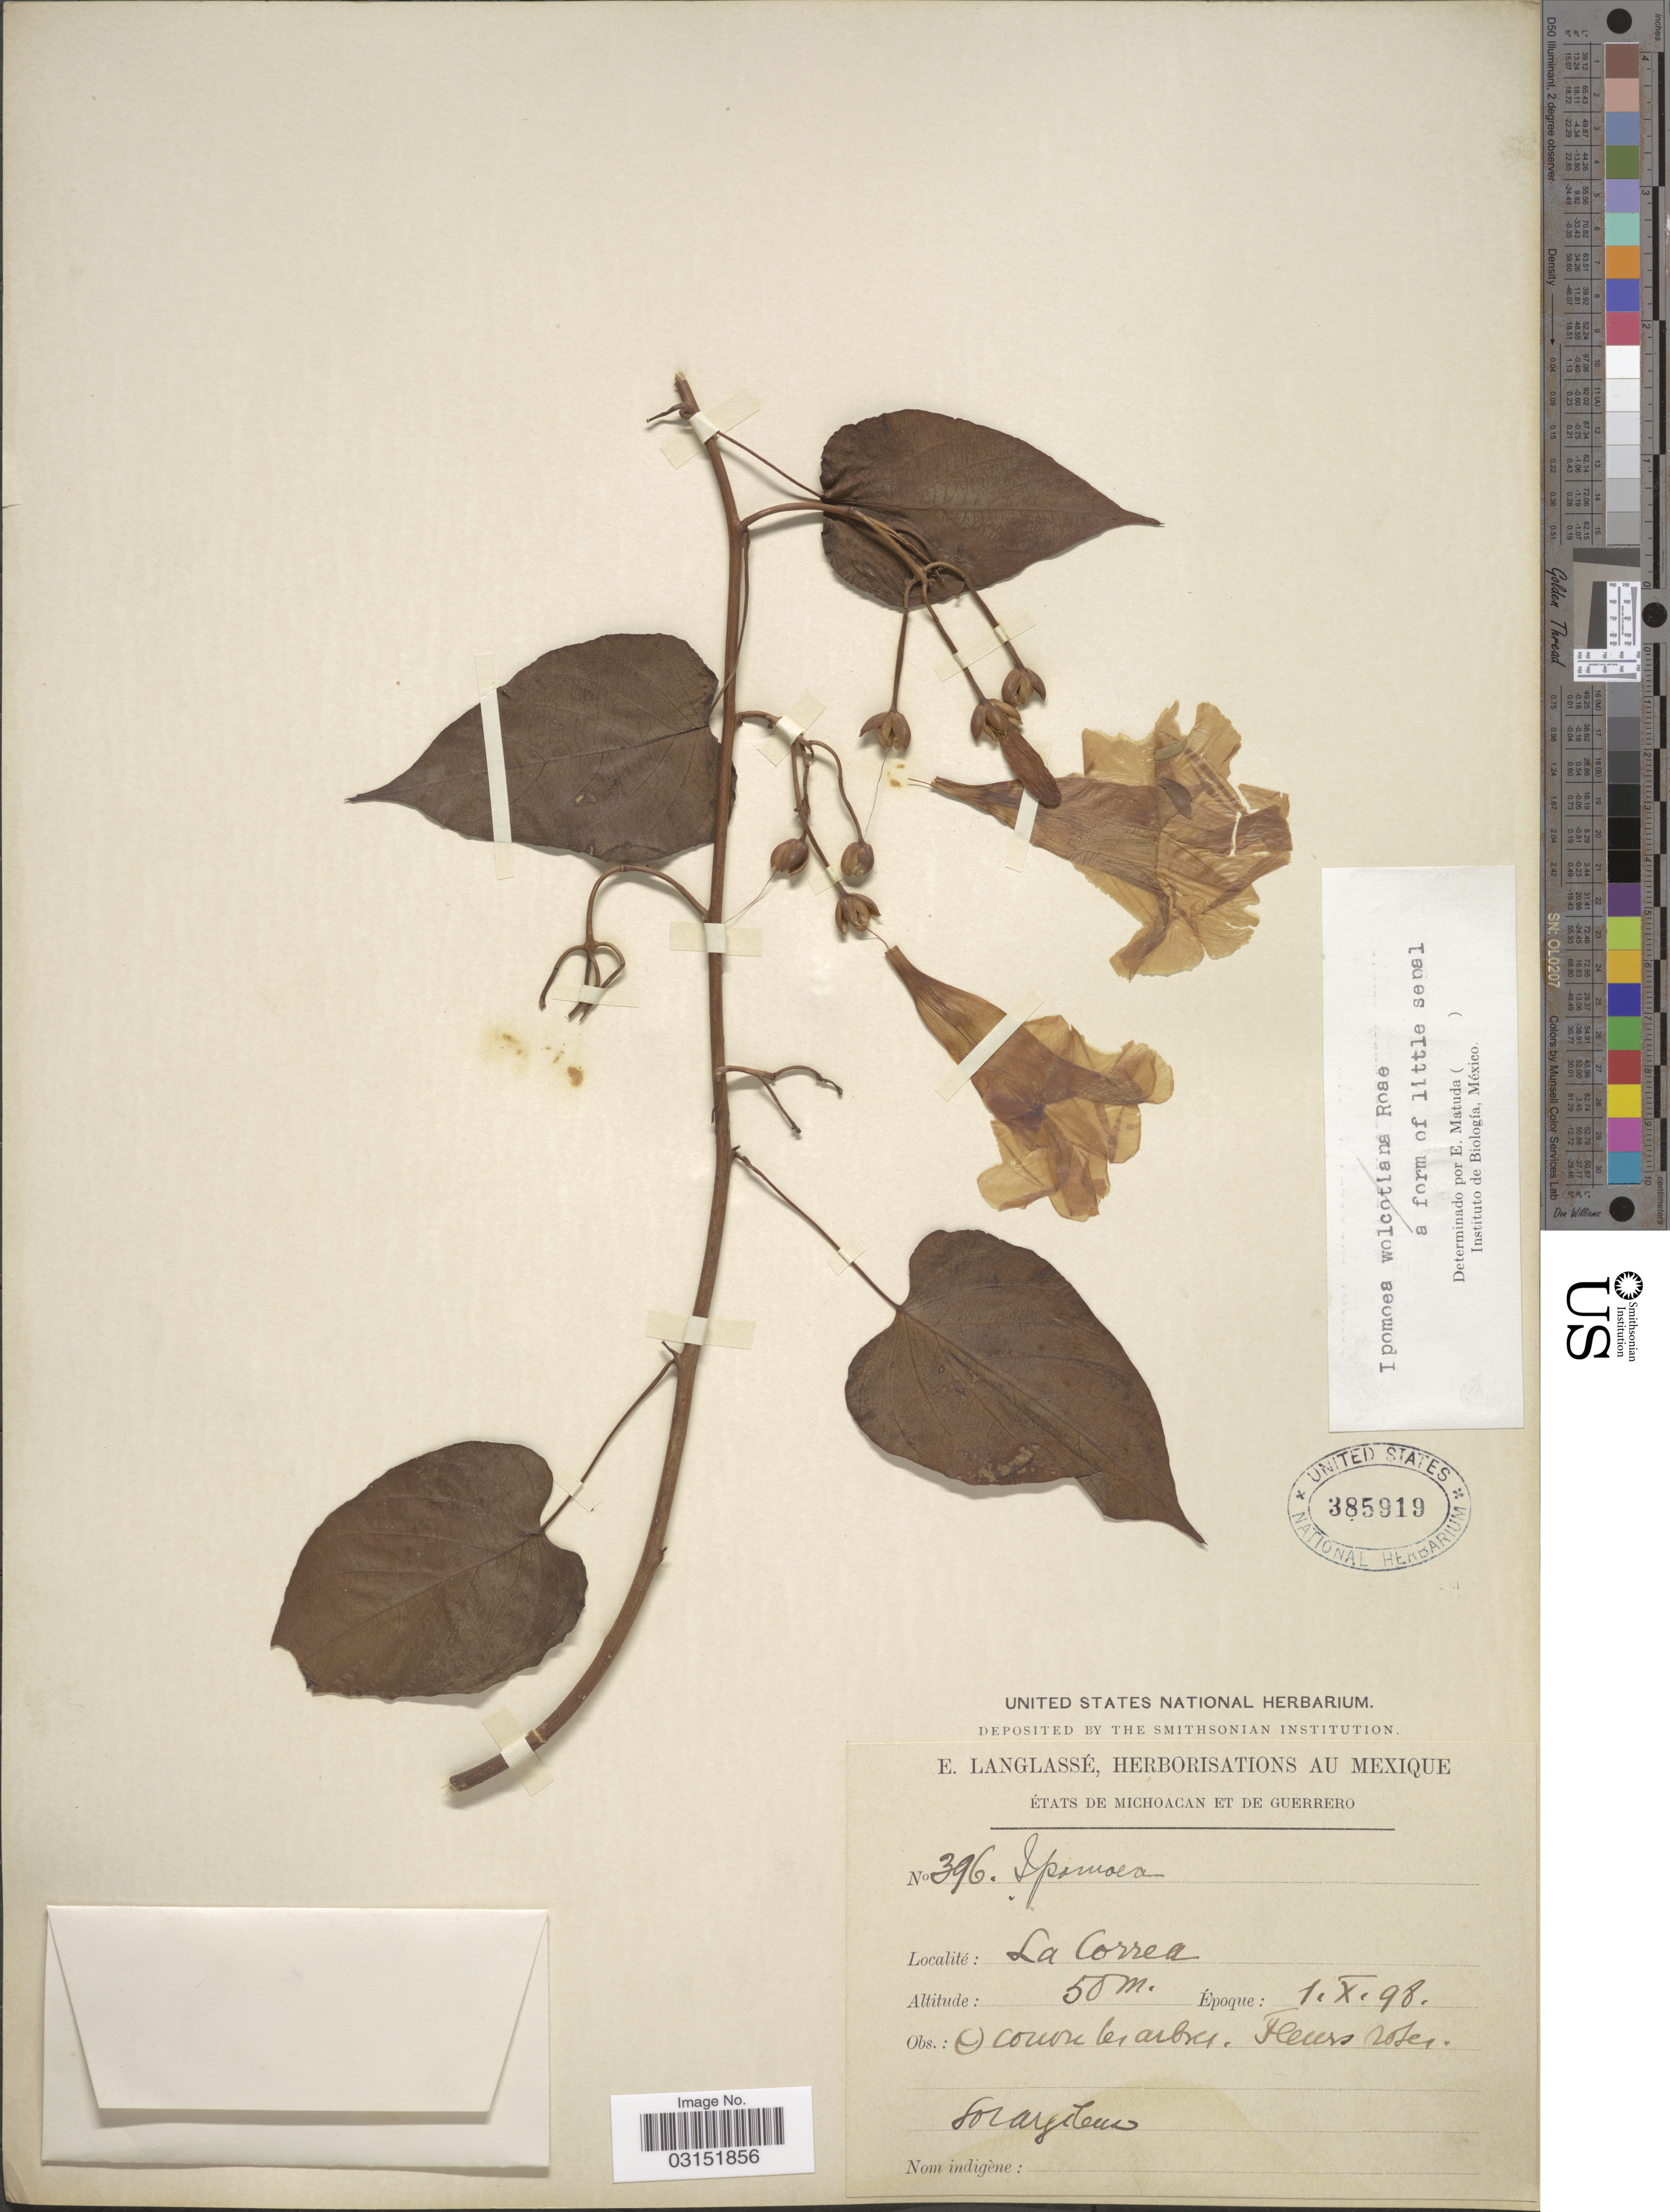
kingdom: Plantae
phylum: Tracheophyta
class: Magnoliopsida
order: Solanales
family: Convolvulaceae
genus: Ipomoea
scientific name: Ipomoea wolcottiana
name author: Rose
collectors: E. Langlassé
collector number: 396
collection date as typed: Transcribed d/m/y: 1/10/98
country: Mexico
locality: États de Michoacan et de Guerrero. La Correa.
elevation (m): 50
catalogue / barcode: US 385919